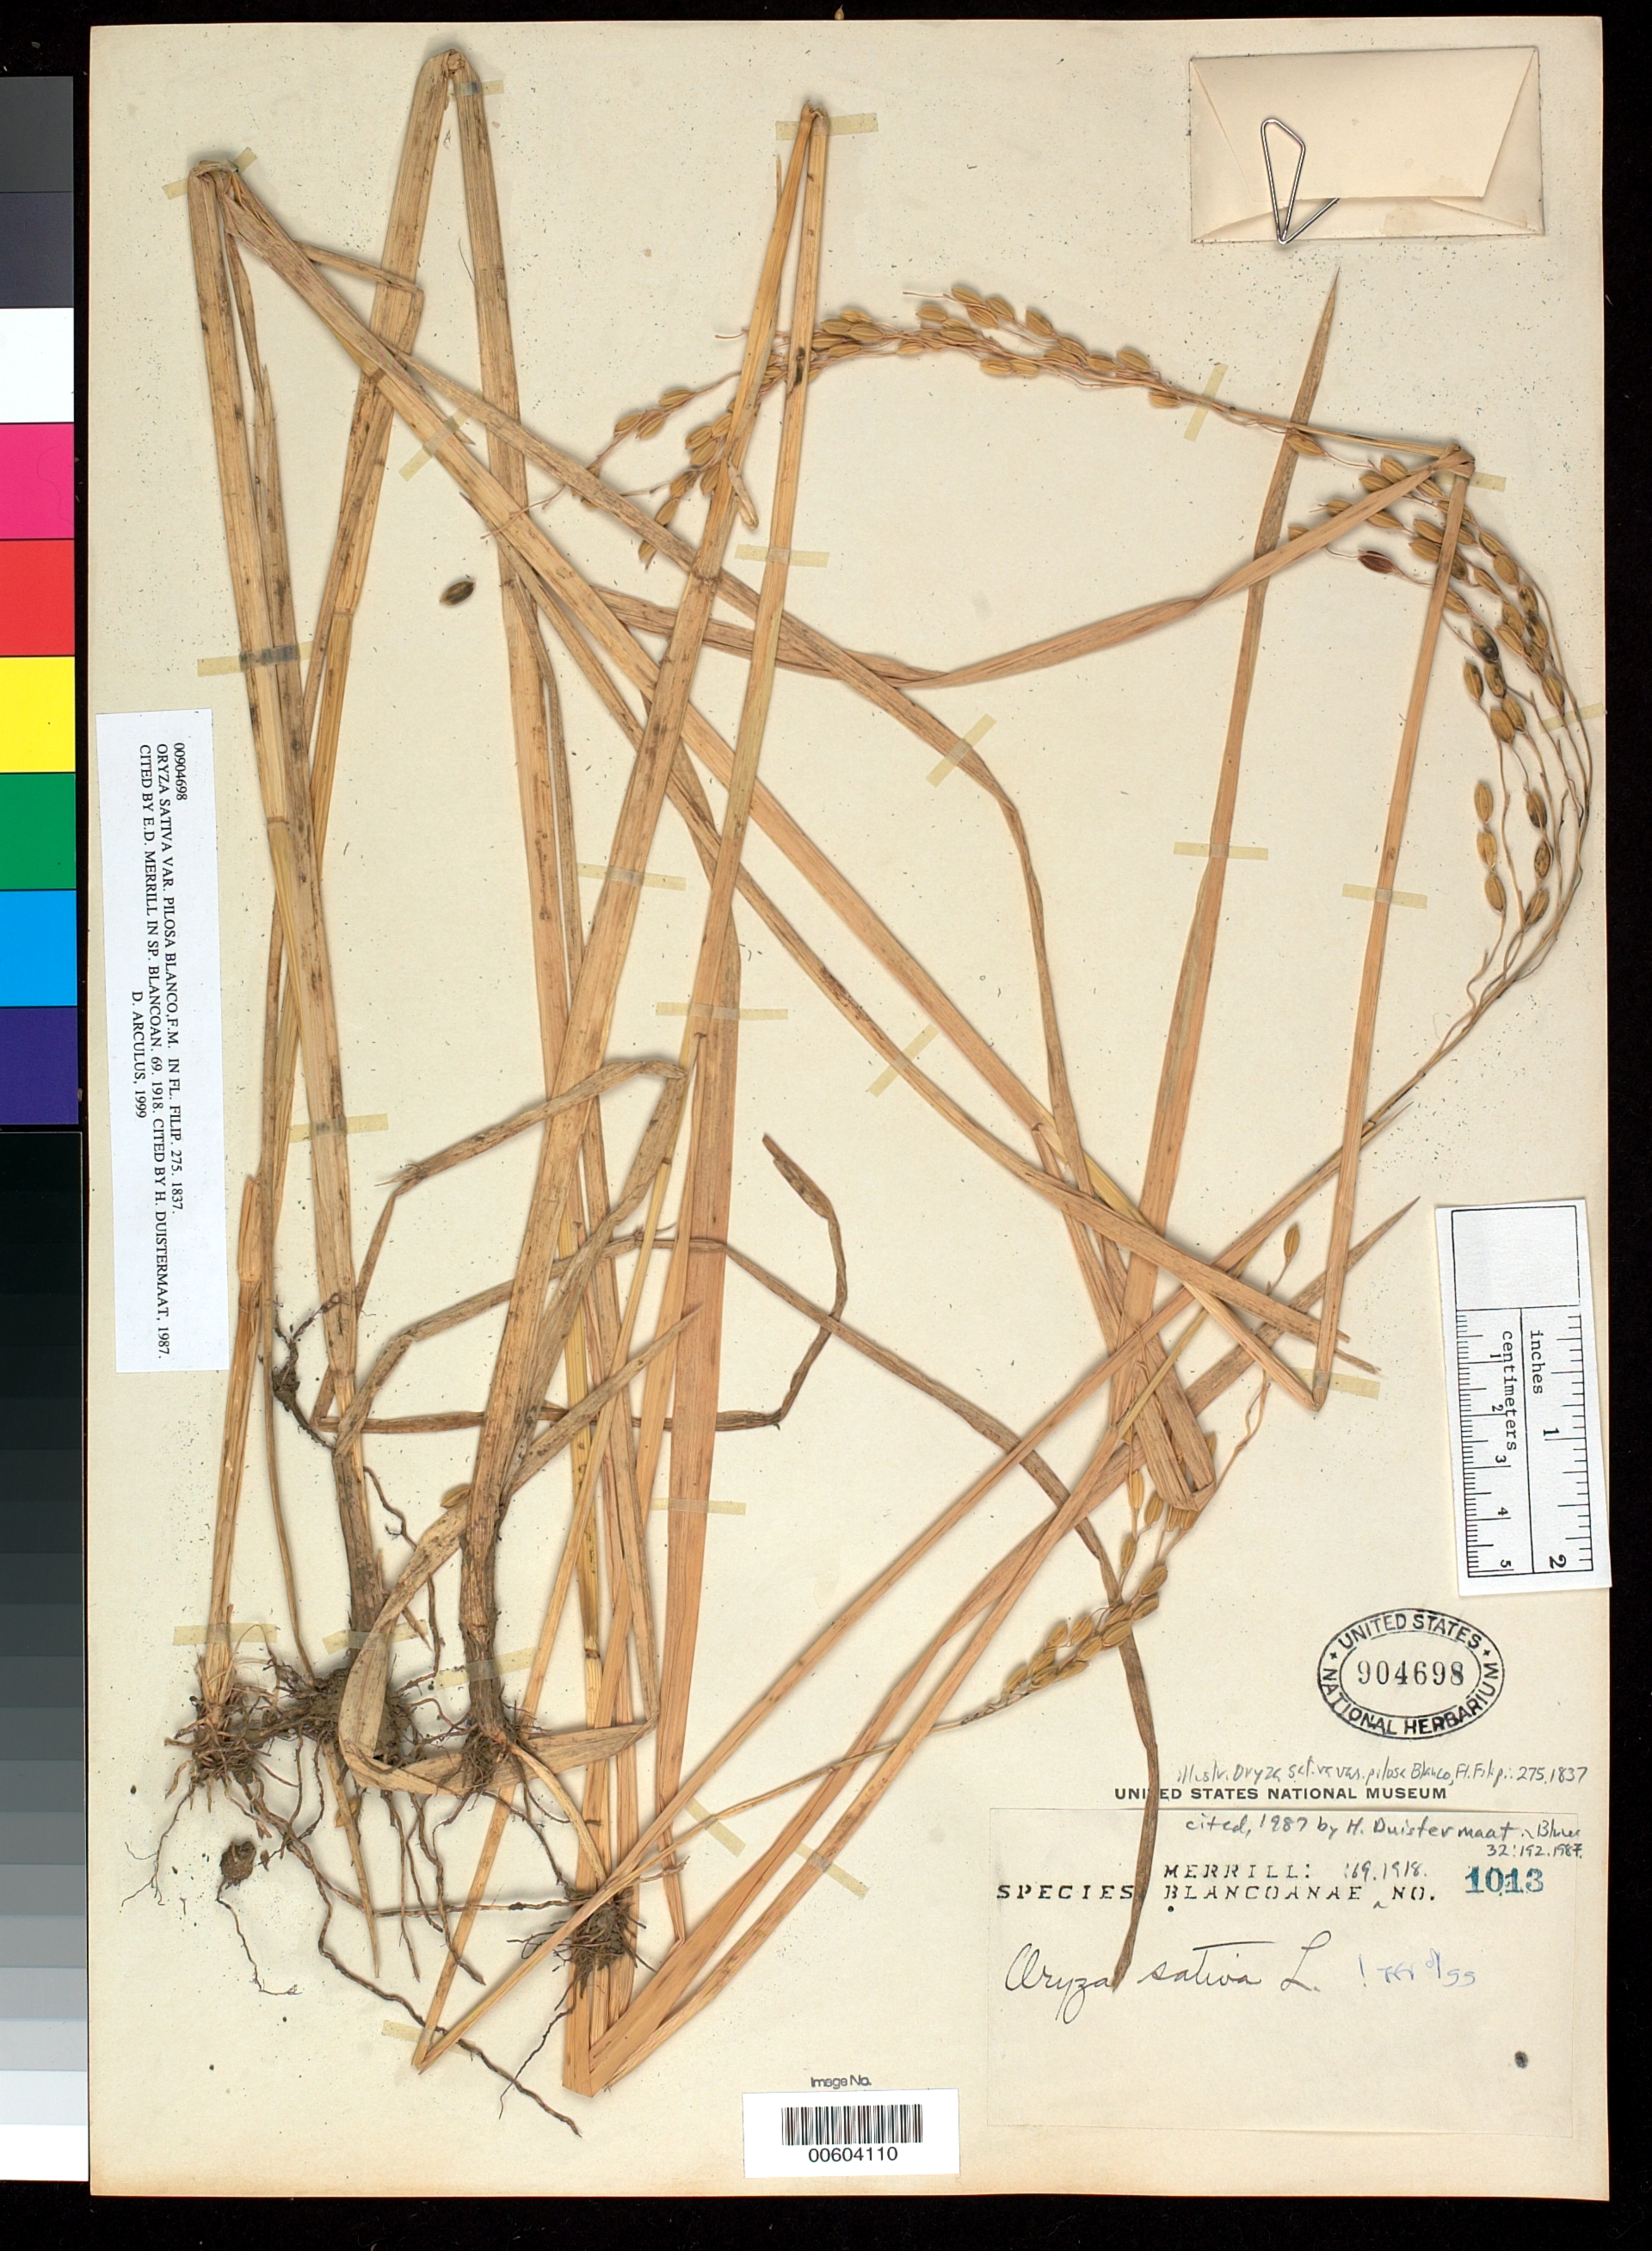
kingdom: Plantae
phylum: Tracheophyta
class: Liliopsida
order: Poales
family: Poaceae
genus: Oryza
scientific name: Oryza sativa var. pilosa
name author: Blanco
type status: Isoneotype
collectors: E. D. Merrill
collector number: Sp. Blancoan. 1013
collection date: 1914-09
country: Philippines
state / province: National Capital Region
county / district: Manila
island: Luzon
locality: Manila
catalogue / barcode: US 904698